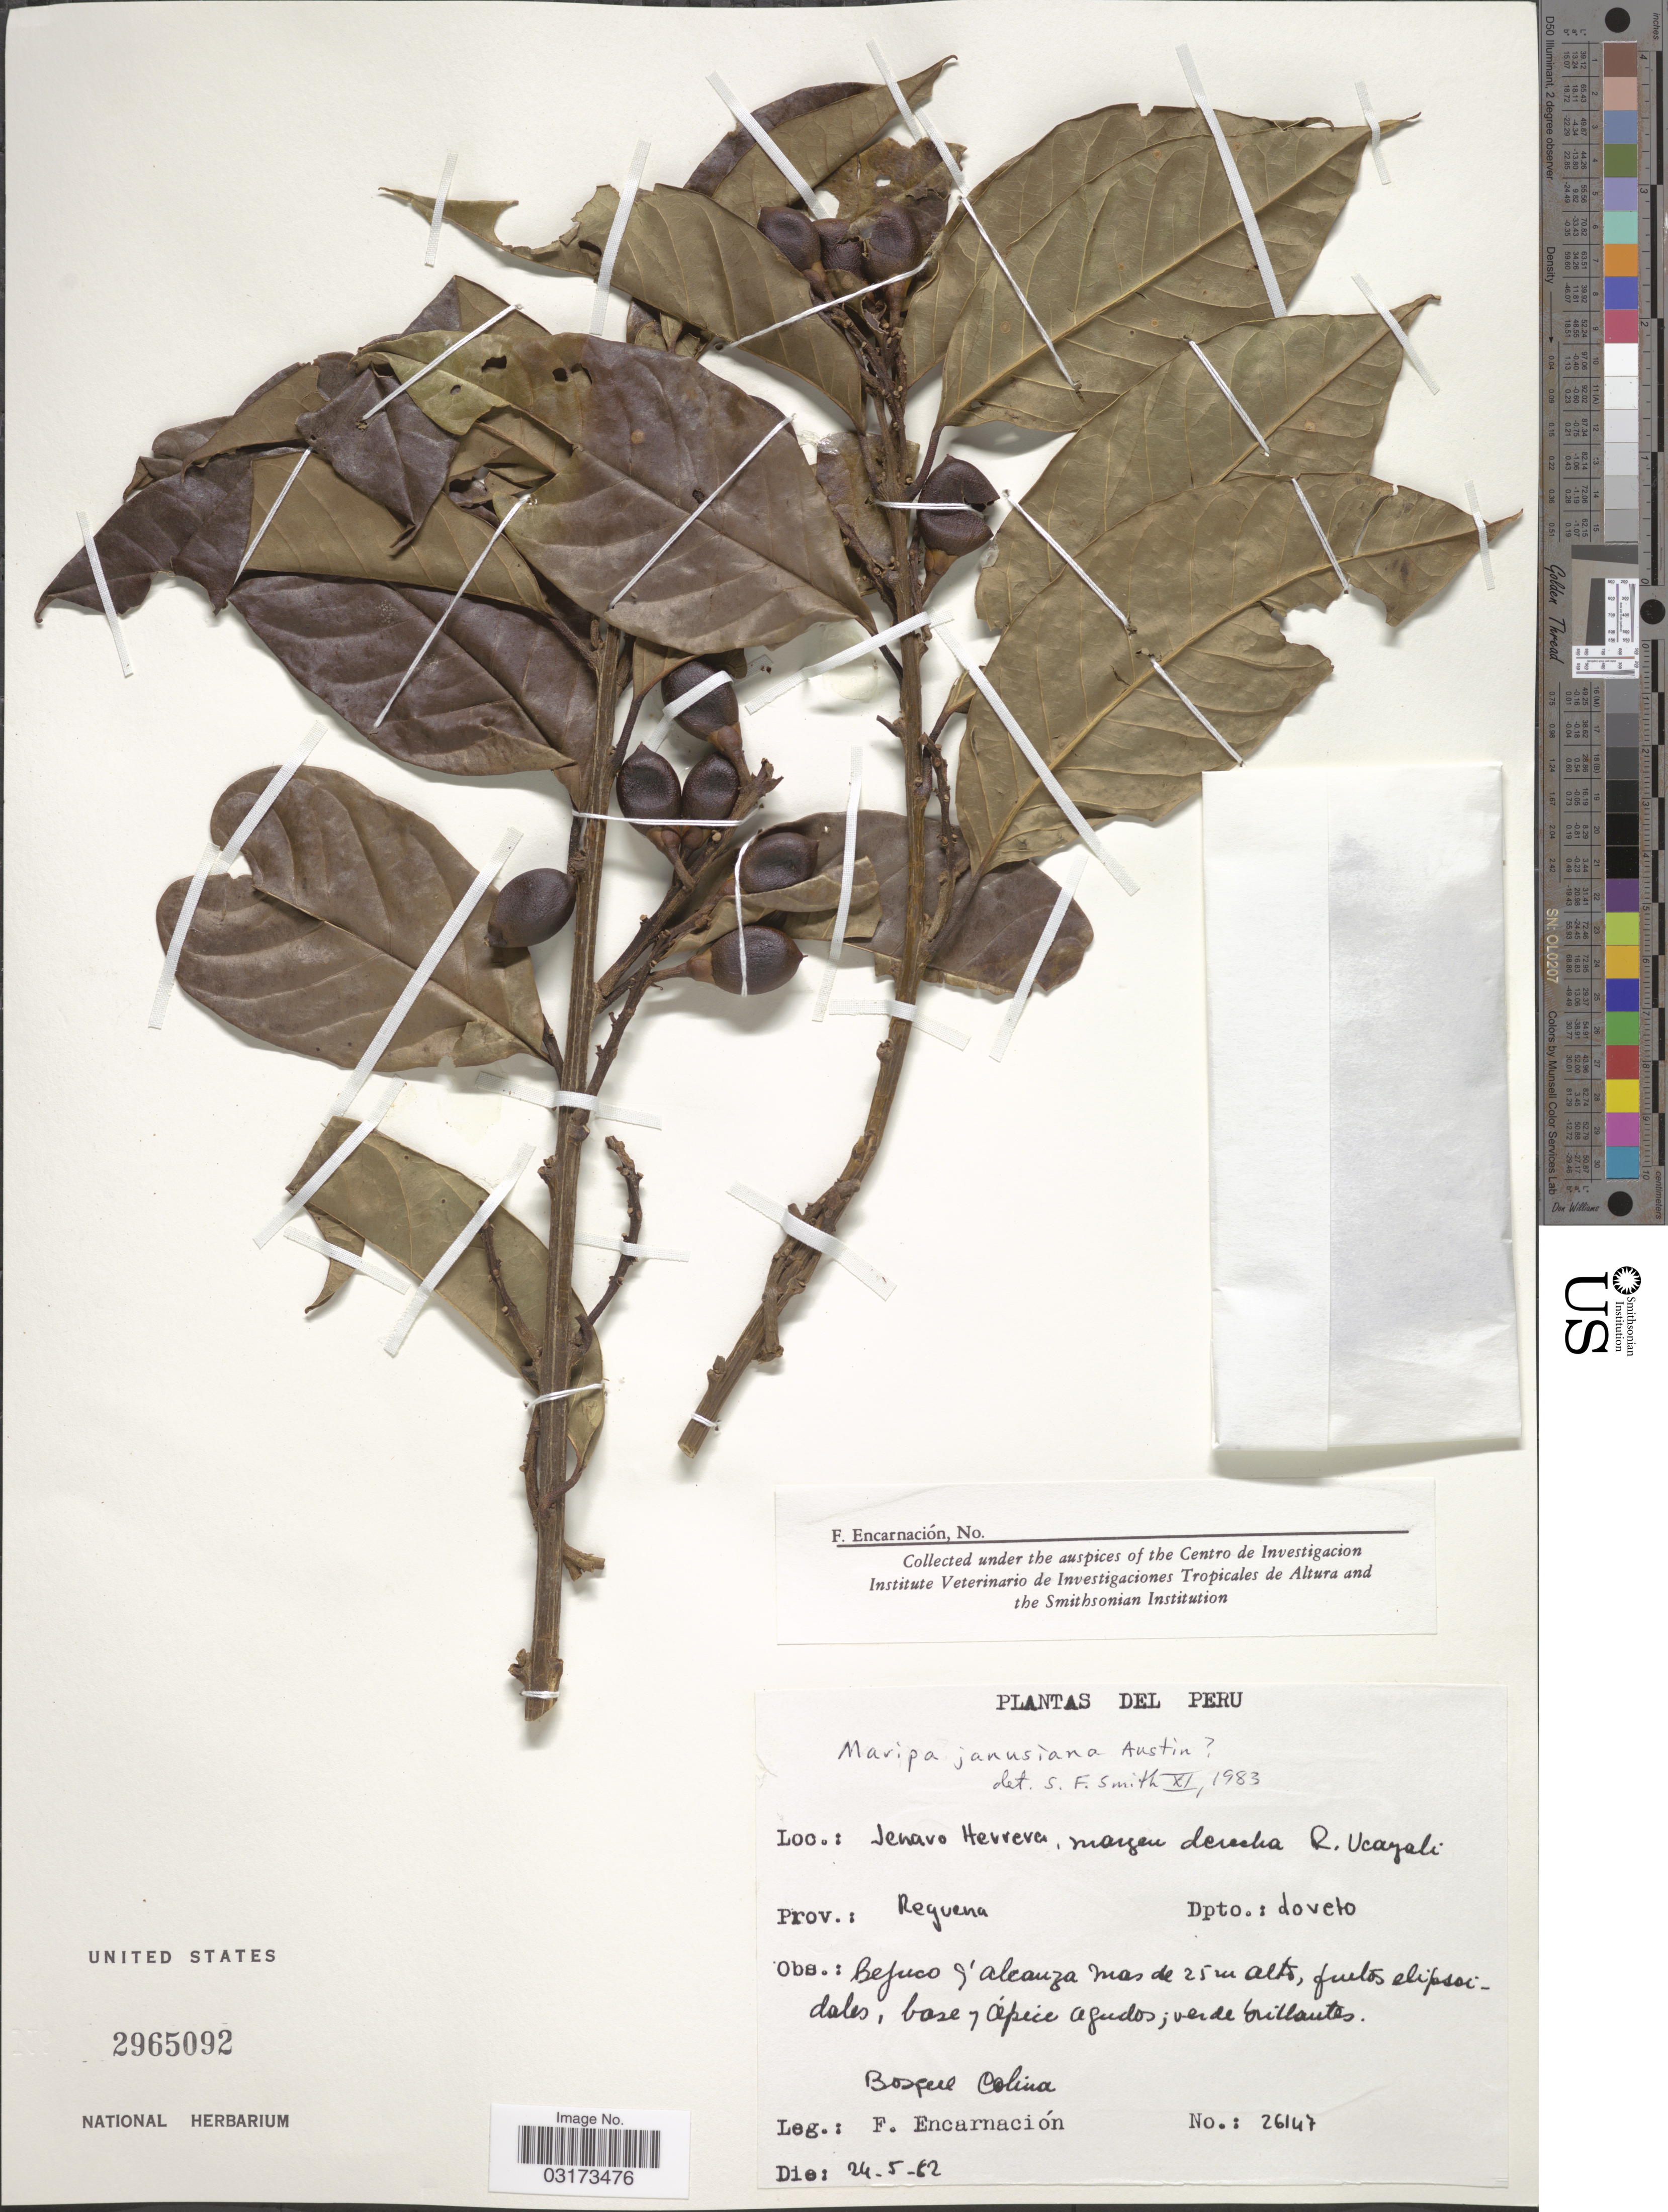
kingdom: Plantae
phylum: Tracheophyta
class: Magnoliopsida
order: Solanales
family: Convolvulaceae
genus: Maripa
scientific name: Maripa janusiana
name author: D.F. Austin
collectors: F. Encarnación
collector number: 26147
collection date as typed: Transcribed d/m/y: 24/5/62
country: Peru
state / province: Loreto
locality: Jenaro Herrera, margen derecha R. Ucayali, Prov. Requena, Dpto. Loreto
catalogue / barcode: US 2965092